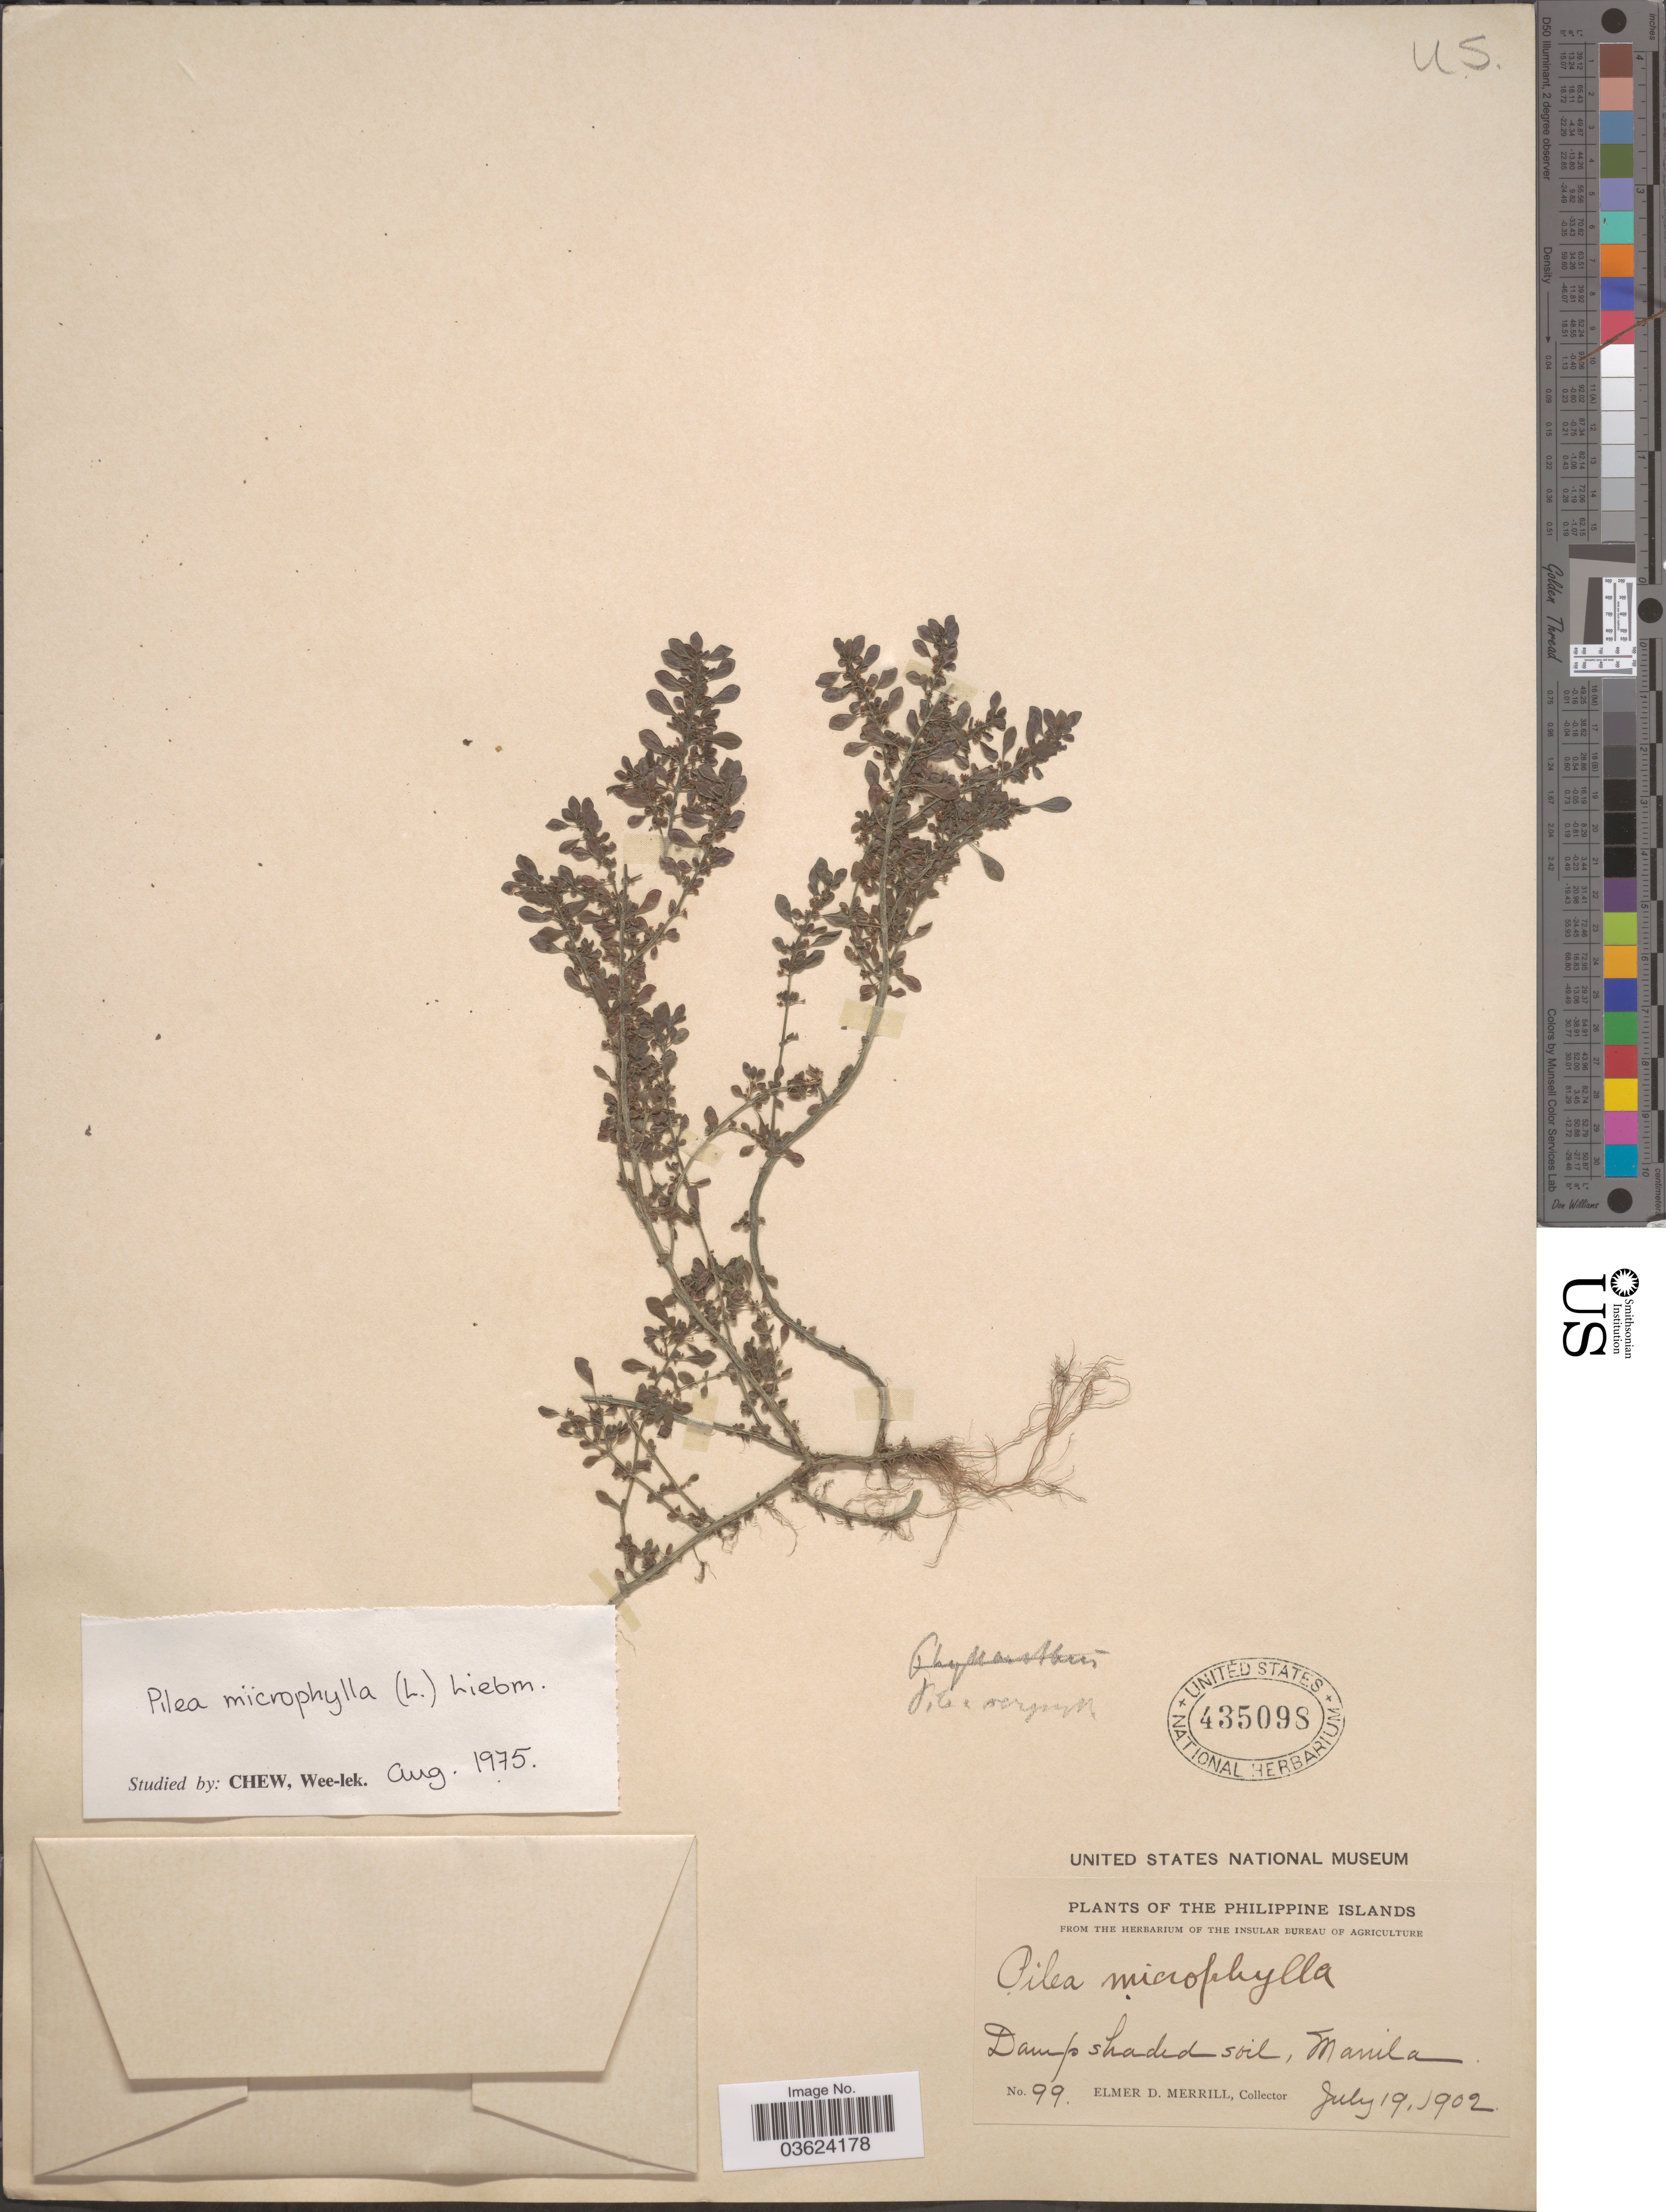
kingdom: Plantae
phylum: Tracheophyta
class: Magnoliopsida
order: Rosales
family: Urticaceae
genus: Pilea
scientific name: Pilea microphylla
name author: (L.) Liebm.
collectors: E. D. Merrill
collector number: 99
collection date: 1902-07-19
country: Philippines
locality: Philippine Islands. Manila.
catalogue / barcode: US 435098